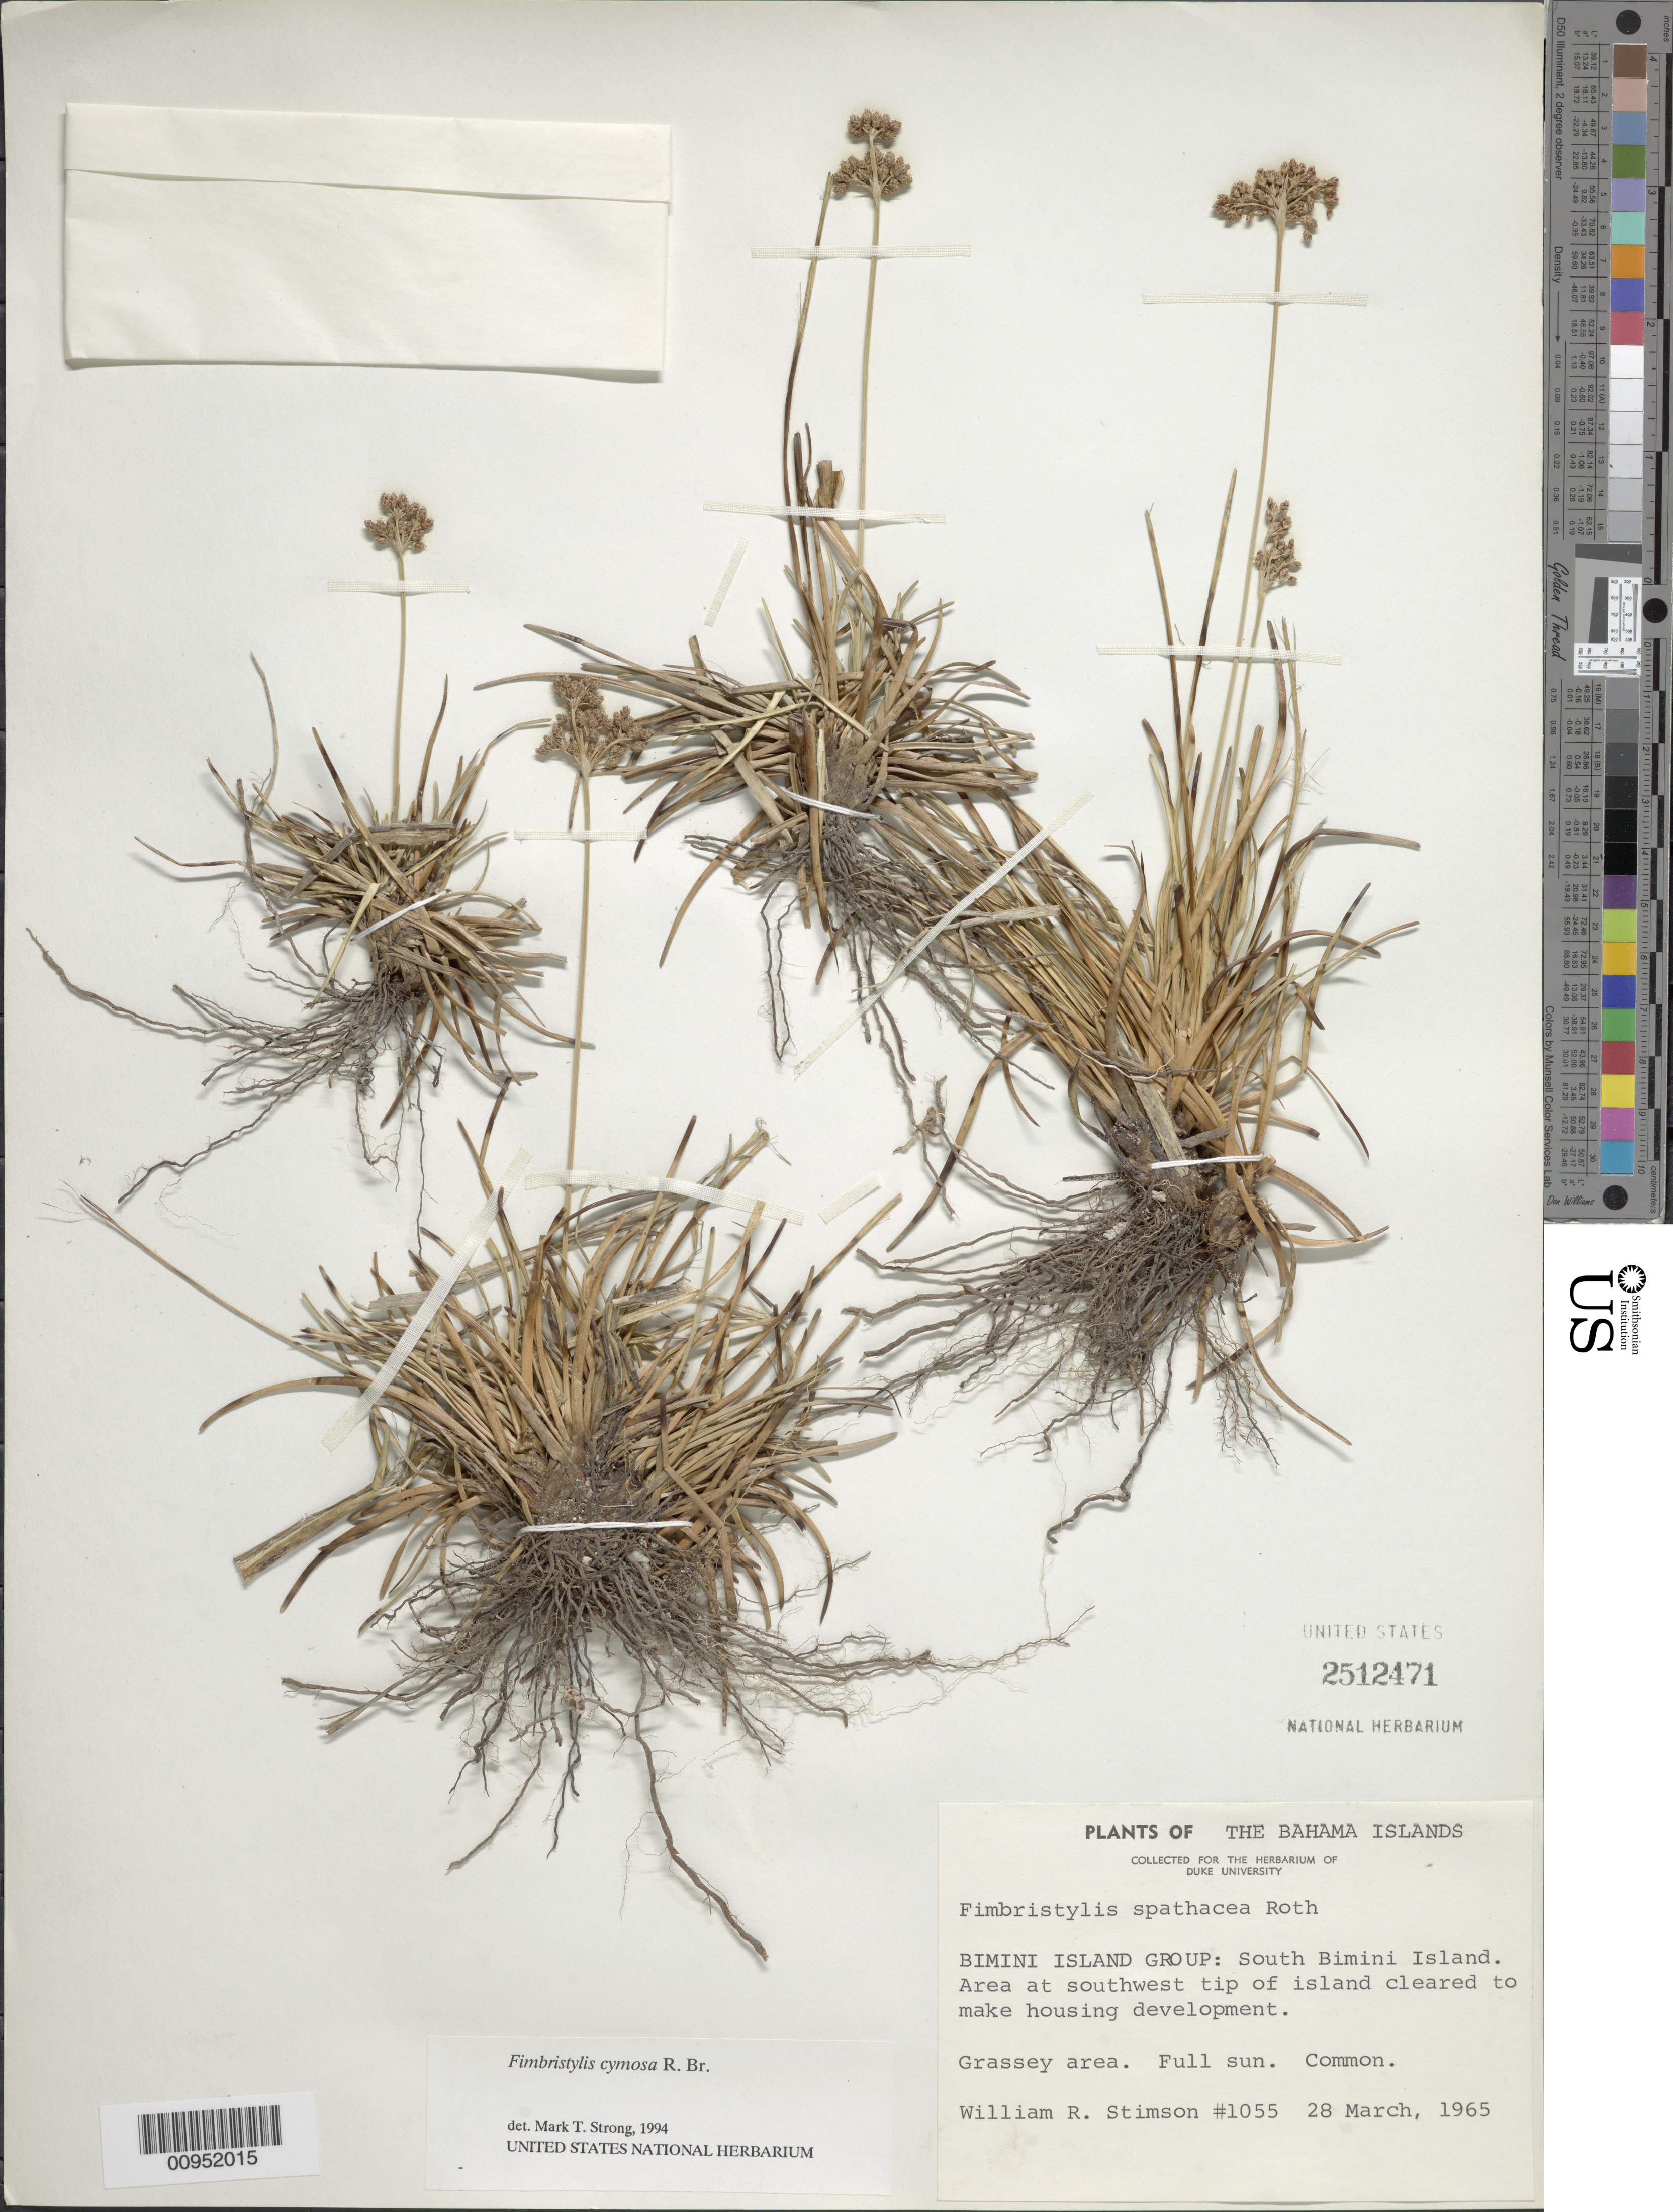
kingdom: Plantae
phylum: Tracheophyta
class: Liliopsida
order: Poales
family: Cyperaceae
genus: Fimbristylis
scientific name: Fimbristylis cymosa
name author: R. Br.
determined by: Strong, M. T., (US), Smithsonian Institution - National Museum of Natural History (UNITED STATES)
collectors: W. R. Stimson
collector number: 1055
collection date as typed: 28 Mar 1965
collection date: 1965-03-28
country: Bahamas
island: South Bimini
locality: Area at southwest tip of island cleared to make housing development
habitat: Grassy area, full sun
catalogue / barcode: US 2512471